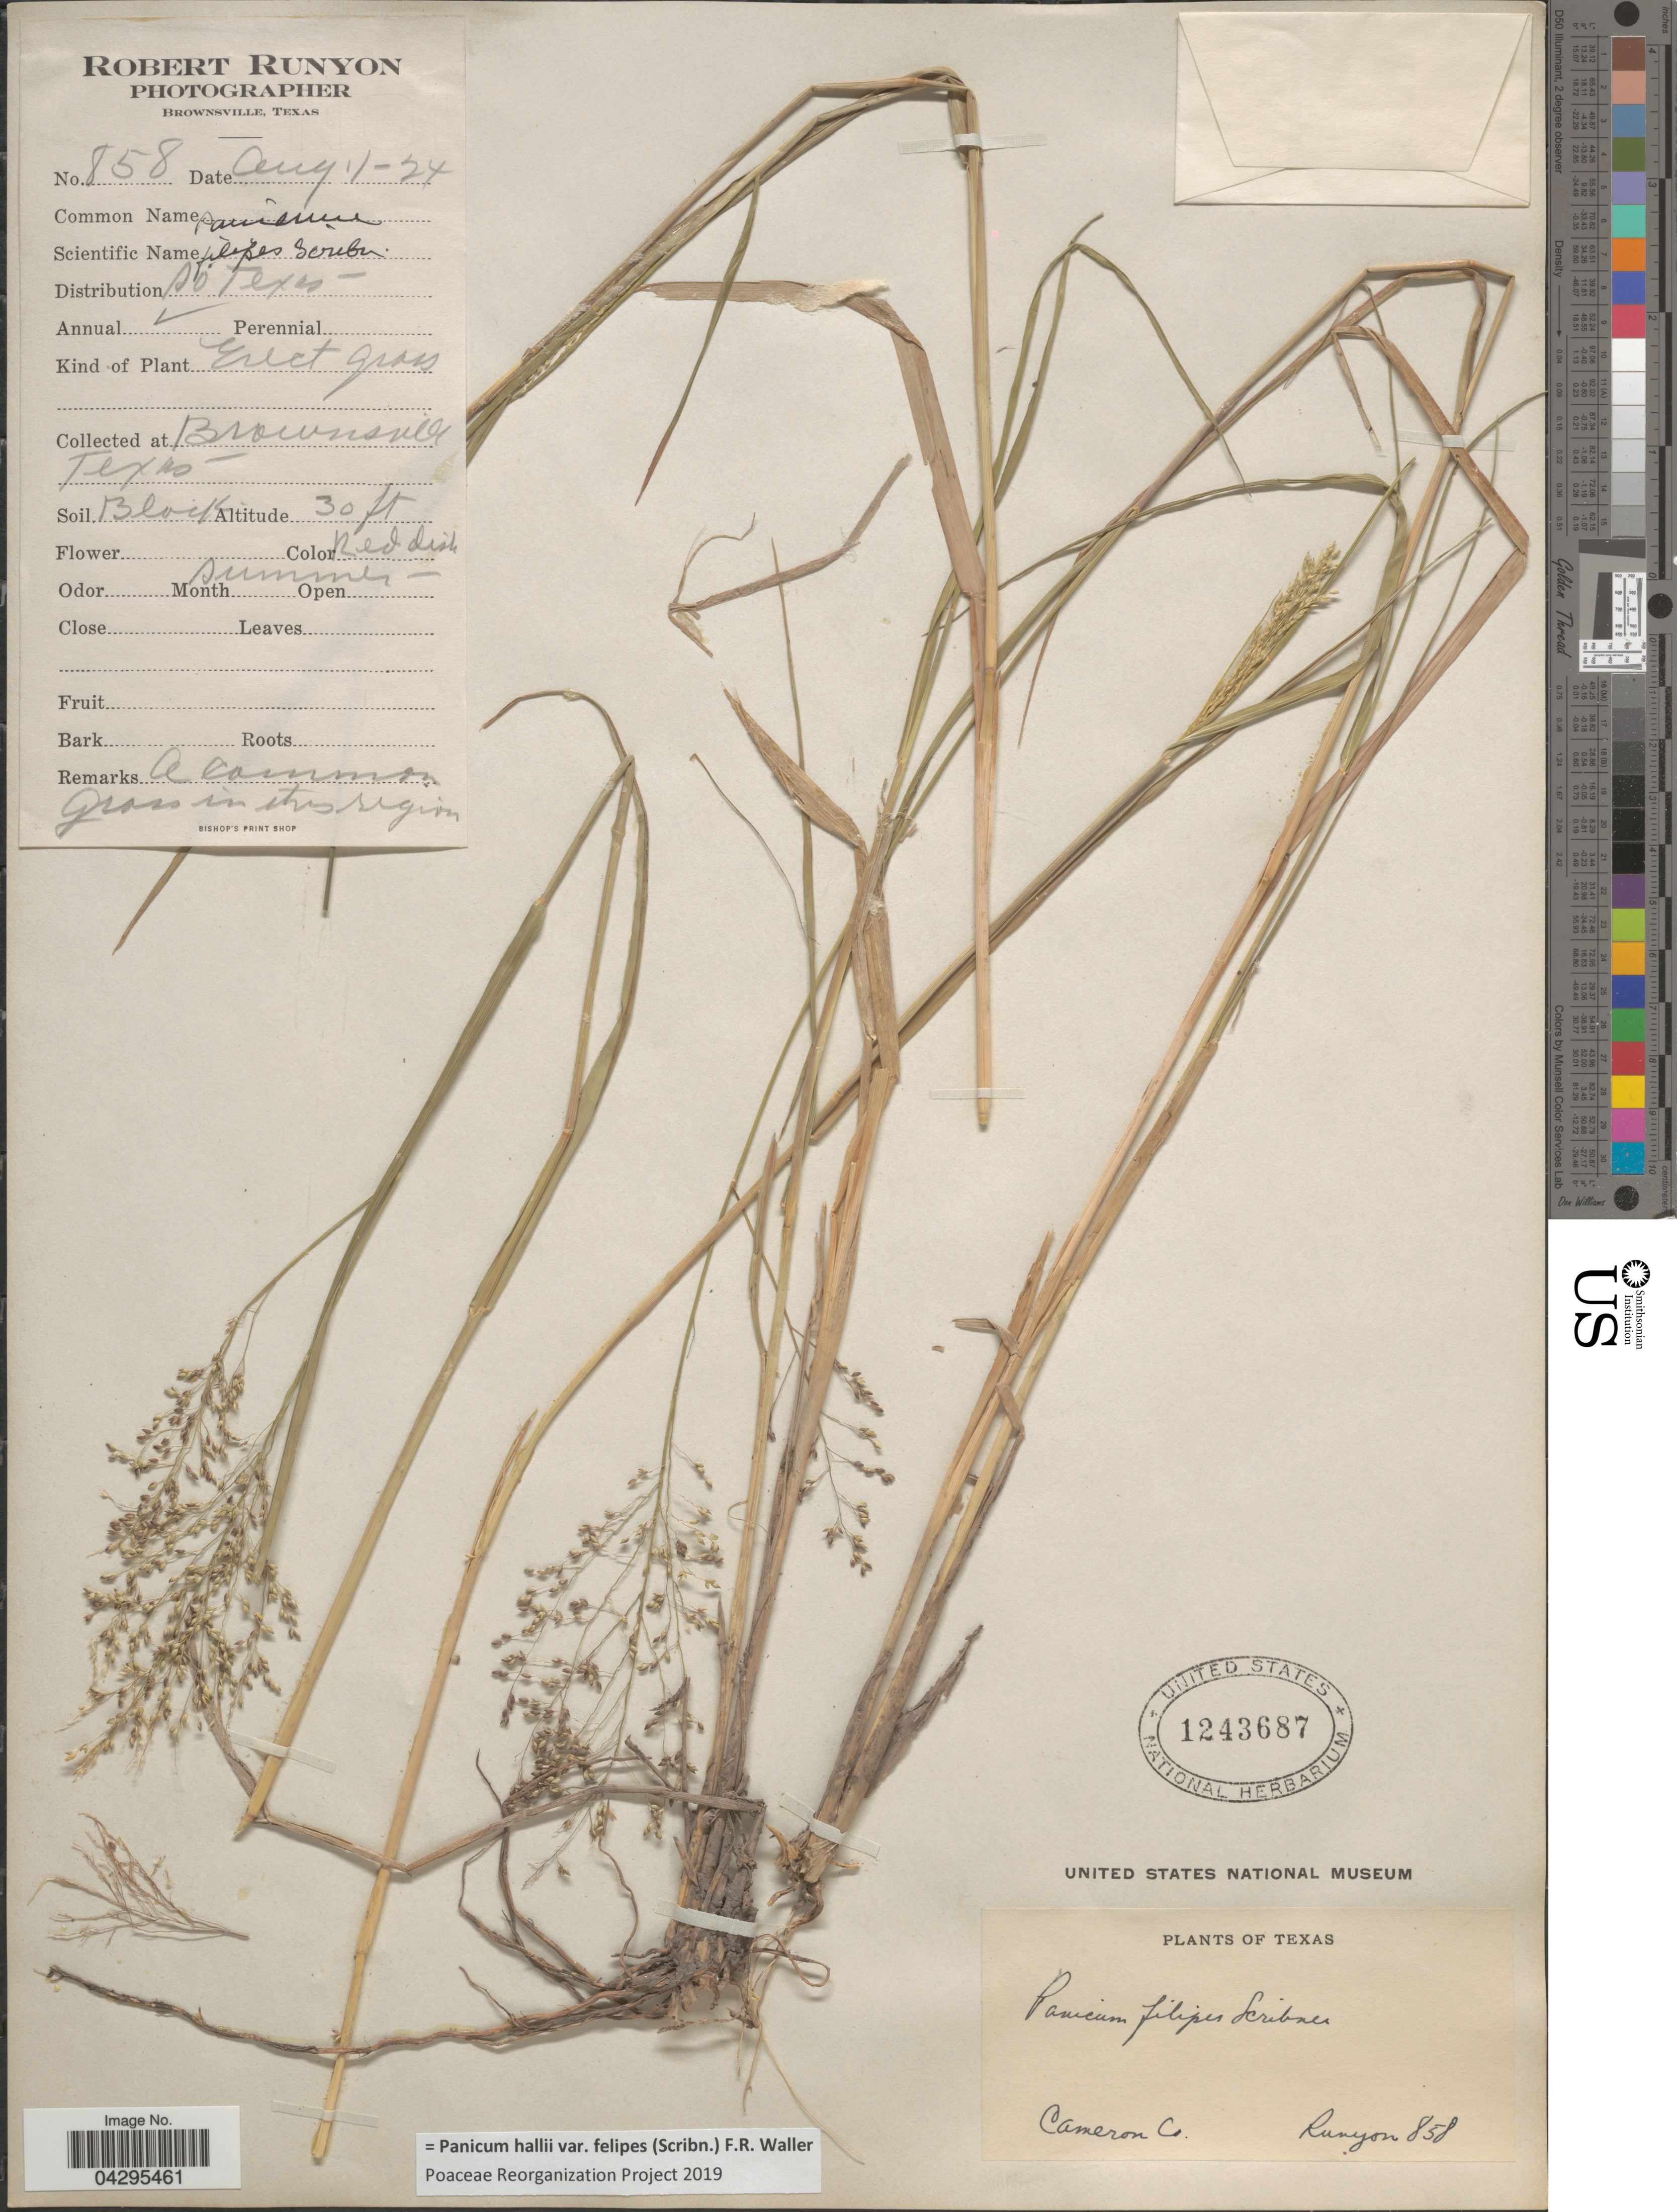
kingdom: Plantae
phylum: Tracheophyta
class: Liliopsida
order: Poales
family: Poaceae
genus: Panicum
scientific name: Panicum hallii var. felipes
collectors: R. Runyon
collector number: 858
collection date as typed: Transcribed d/m/y: 1/8/24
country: United States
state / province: Texas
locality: Brownsville. Cameron Co.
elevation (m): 9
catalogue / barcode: US 1243687